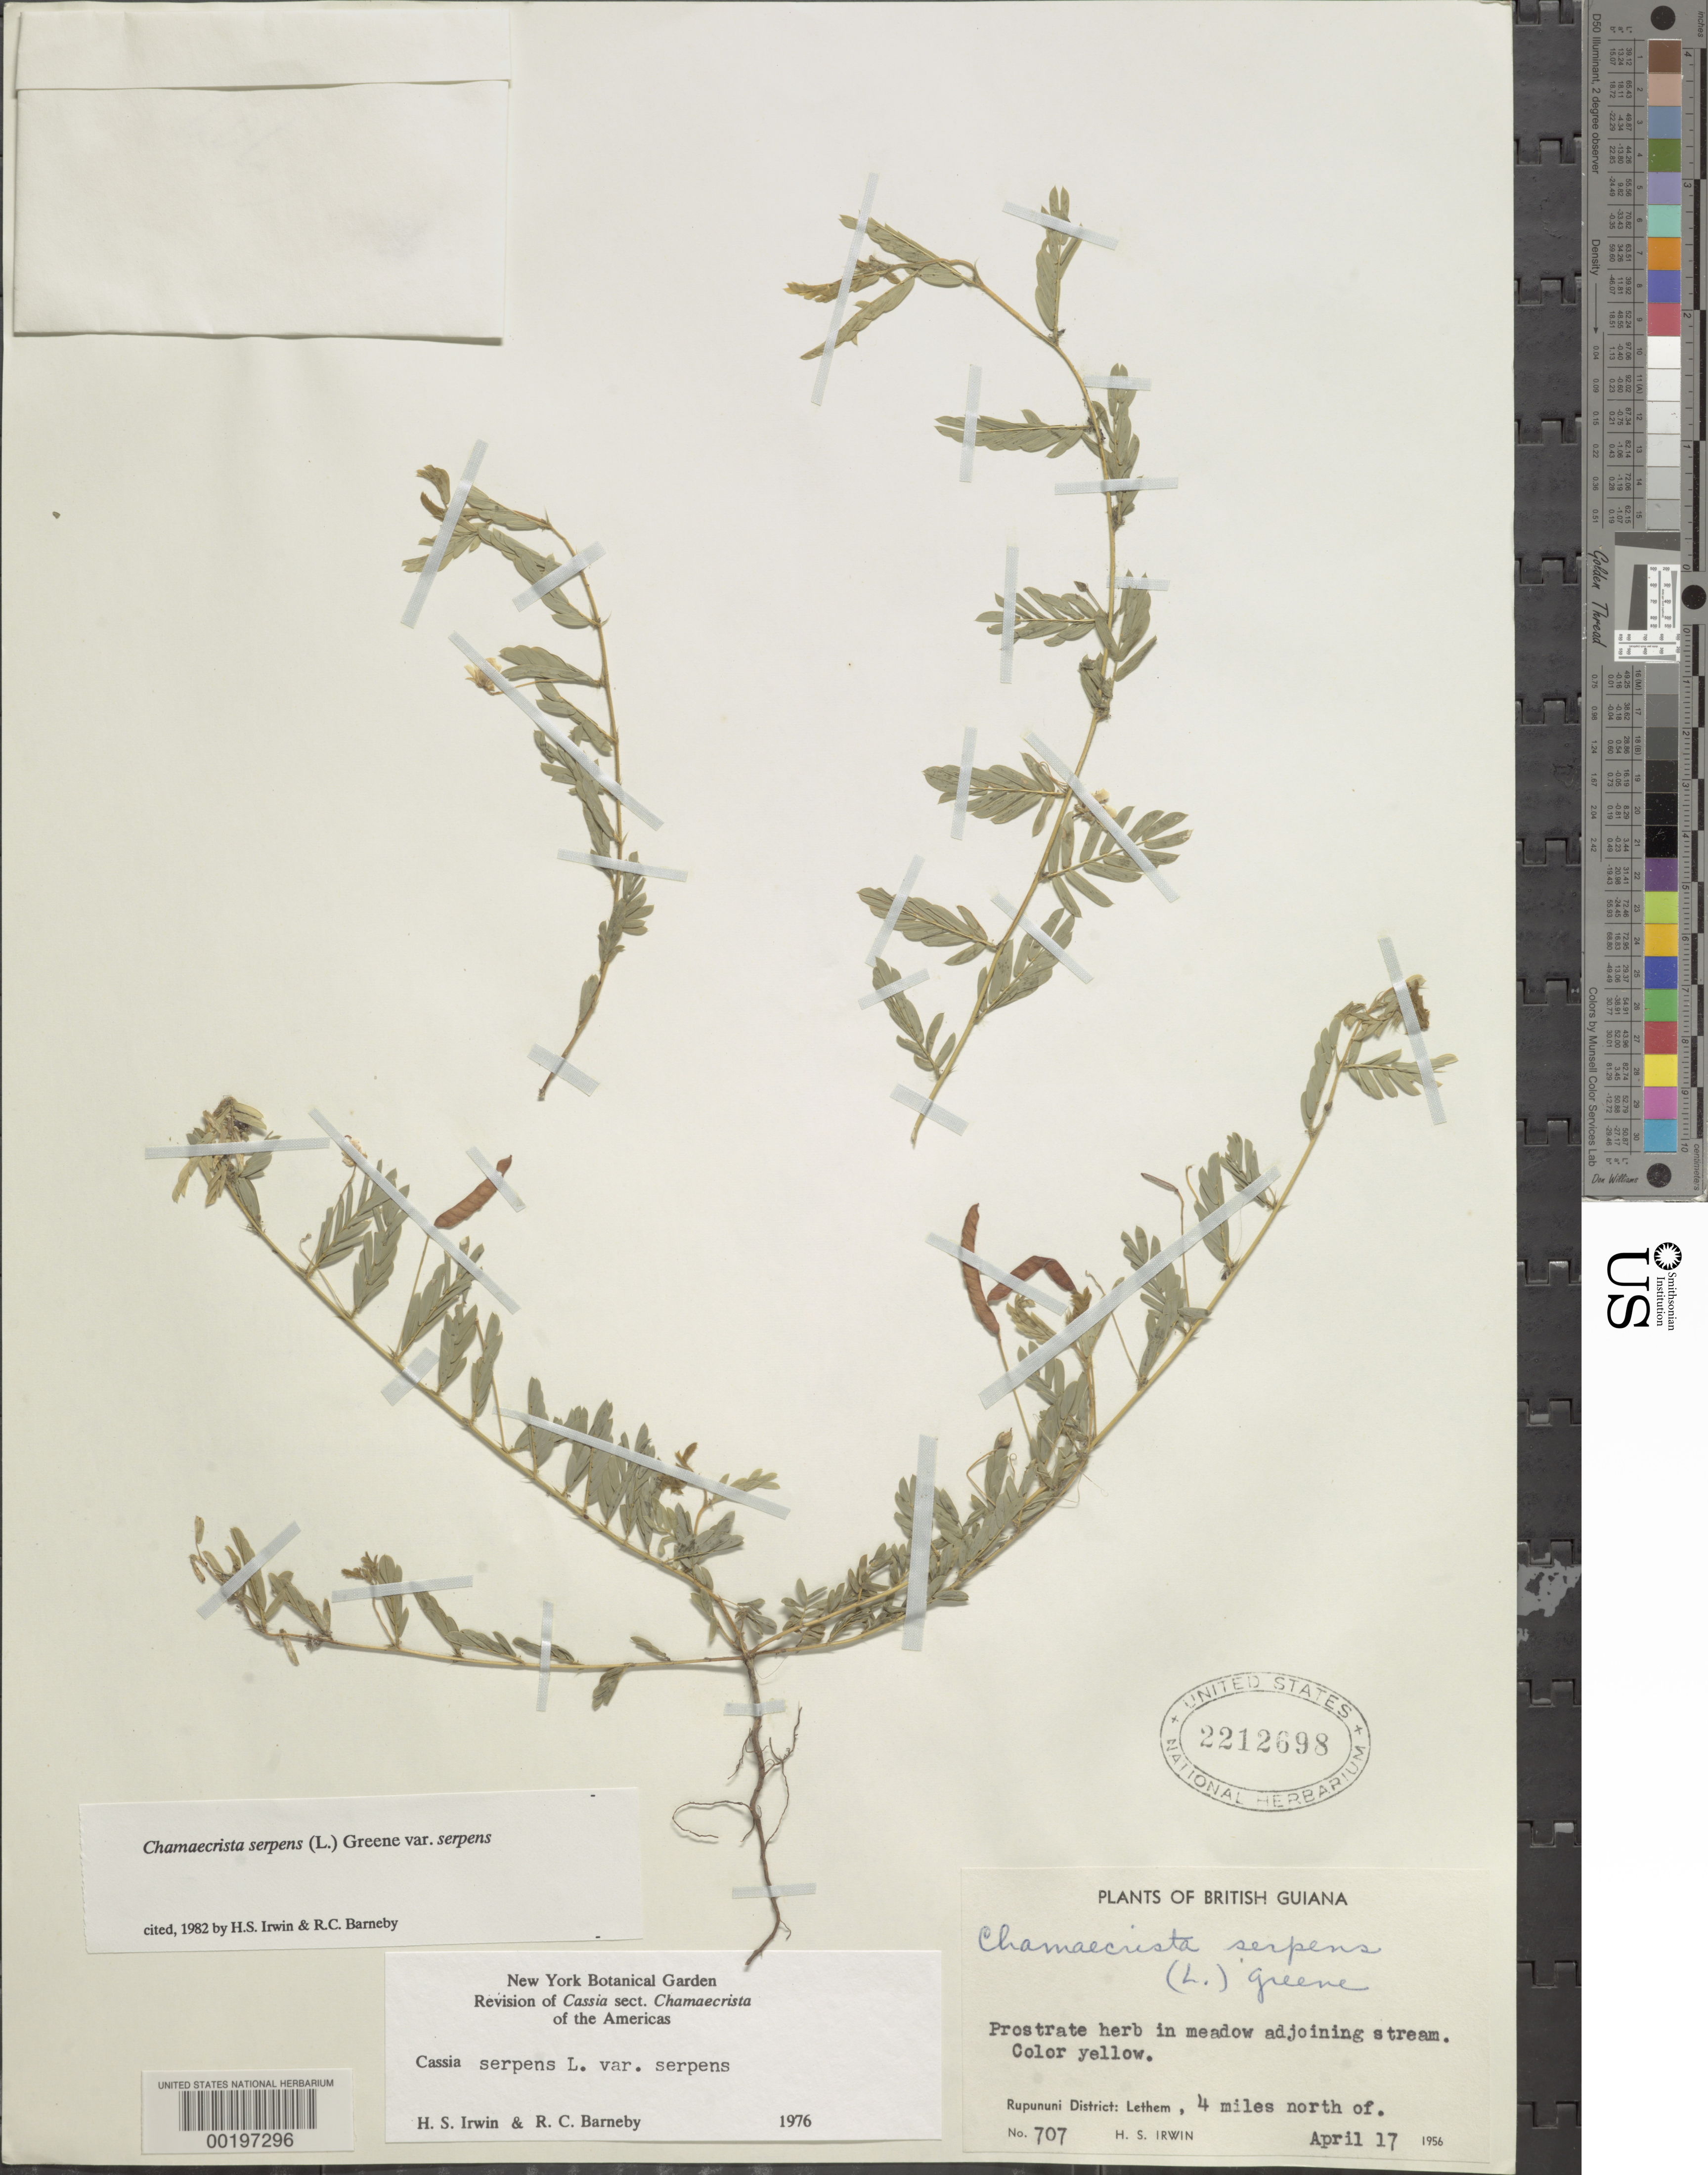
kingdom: Plantae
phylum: Tracheophyta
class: Magnoliopsida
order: Fabales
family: Fabaceae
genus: Chamaecrista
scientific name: Chamaecrista serpens var. serpens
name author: (L.) Greene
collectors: H. Irwin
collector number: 707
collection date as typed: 17 Apr 1956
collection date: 1956-04-17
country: Guyana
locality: Rupununi dist.; lethem, 4 mi n of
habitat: In meadow adjoining a stream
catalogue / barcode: US 2212698